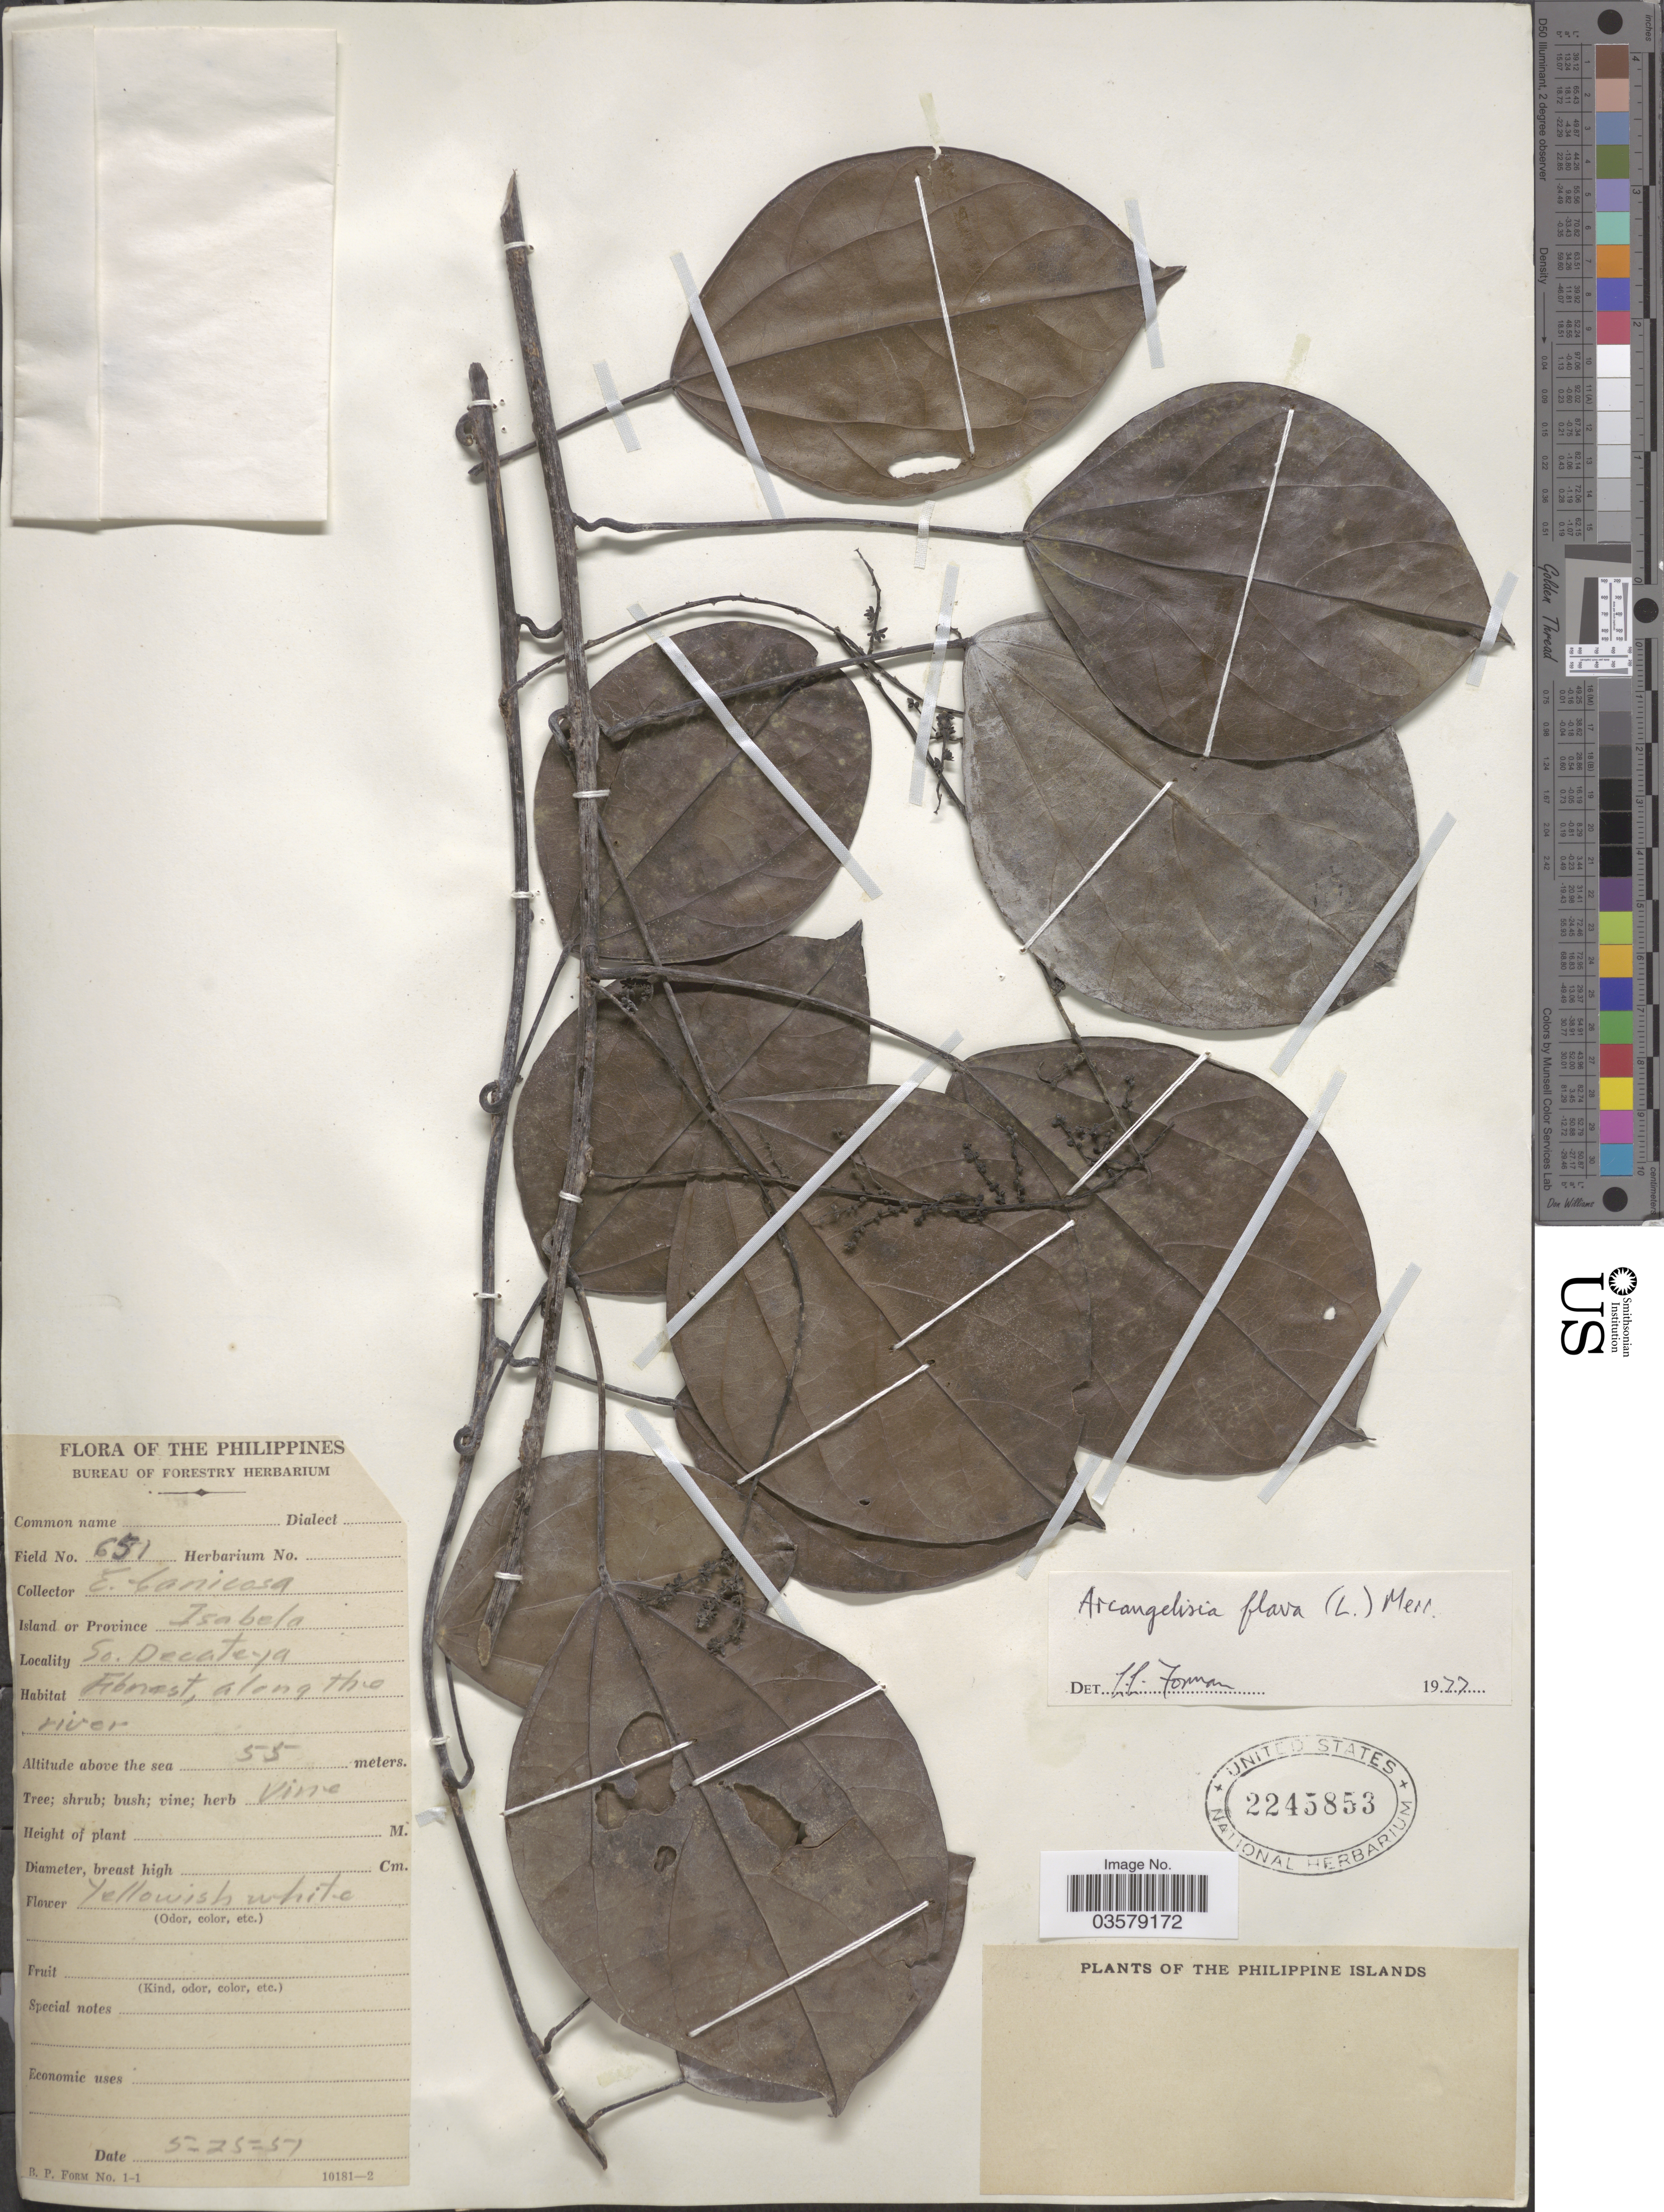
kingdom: Plantae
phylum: Tracheophyta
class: Magnoliopsida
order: Ranunculales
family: Menispermaceae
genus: Arcangelisia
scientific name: Arcangelisia flava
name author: (L.) Merr.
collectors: E. Canicosa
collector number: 651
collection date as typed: Transcribed d/m/y: 25/5/51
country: Philippines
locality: Island or Province Isabela. So. Decateya. Forest, along the river.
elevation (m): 55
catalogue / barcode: US 2245853